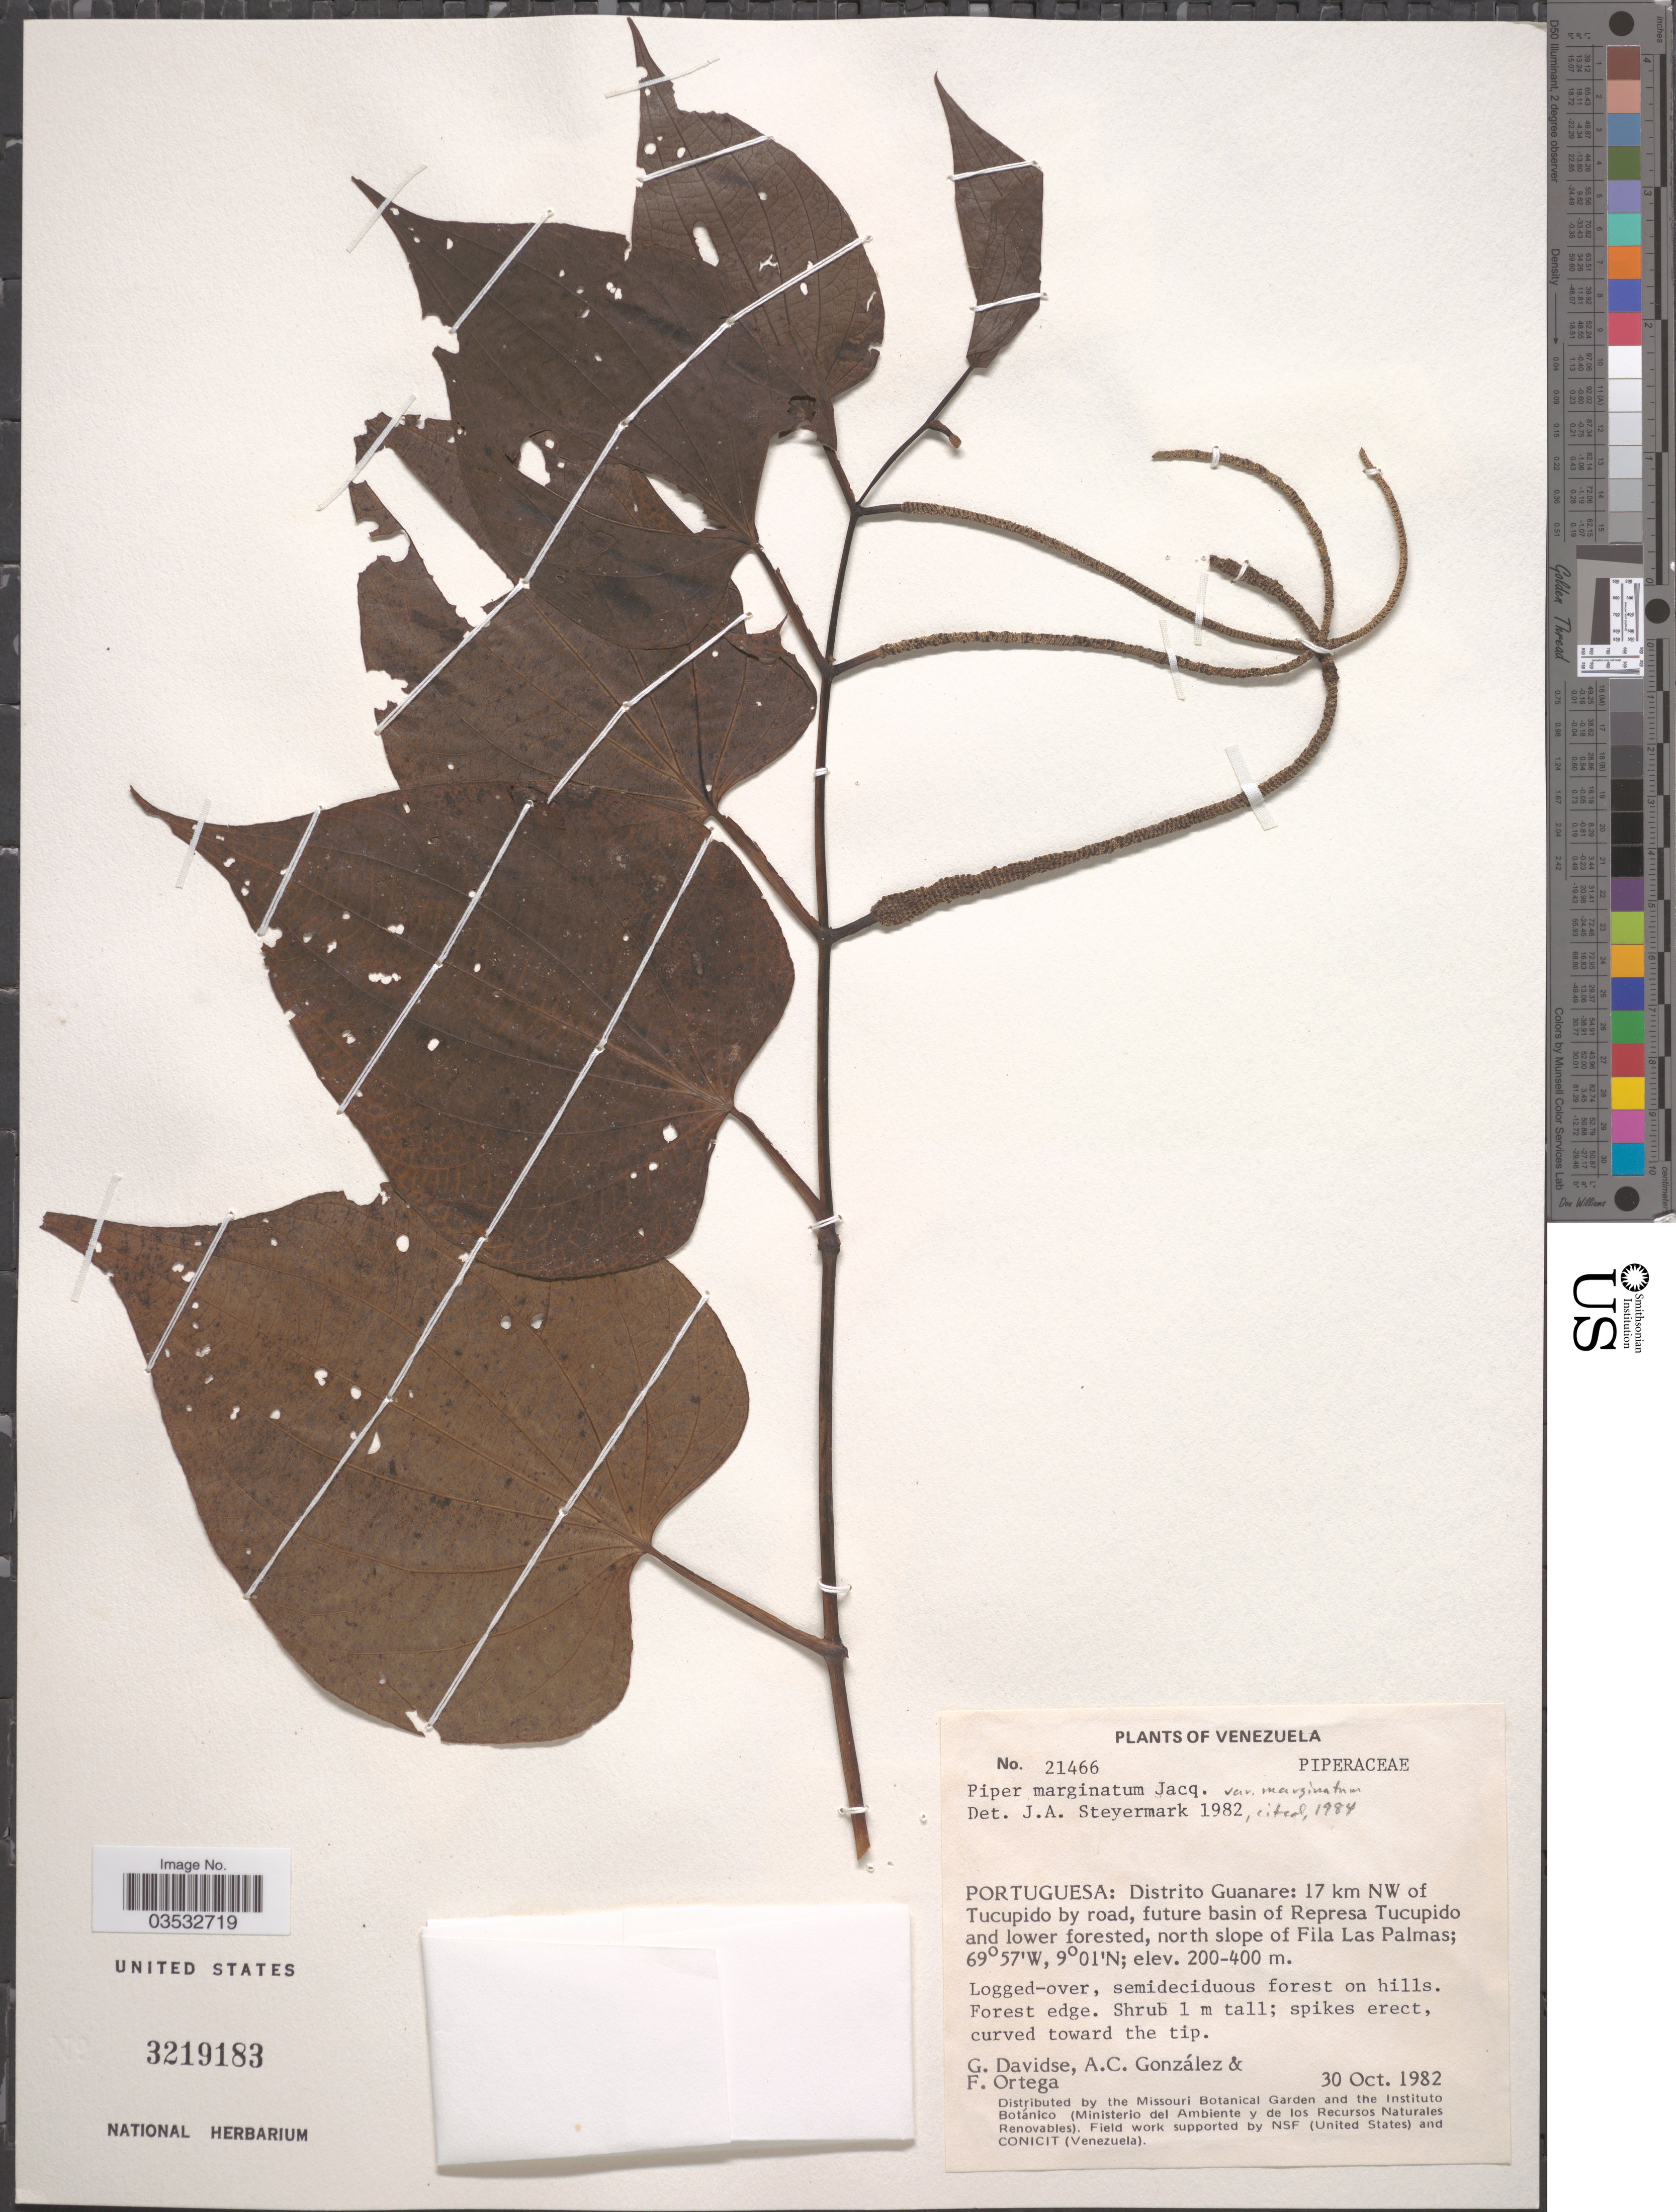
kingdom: Plantae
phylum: Tracheophyta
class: Magnoliopsida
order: Piperales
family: Piperaceae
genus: Piper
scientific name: Piper marginatum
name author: Jacq.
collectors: G. Davidse, A. C. González & F. J. Ortega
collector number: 21466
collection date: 1982-10-30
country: Venezuela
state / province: Portuguesa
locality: Distrito Guanare: 17 km NW of Tucupido by road, future basin of Represa Tucupido and lower forested, north slope of Fila Las Palmas.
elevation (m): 200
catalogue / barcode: US 3219183